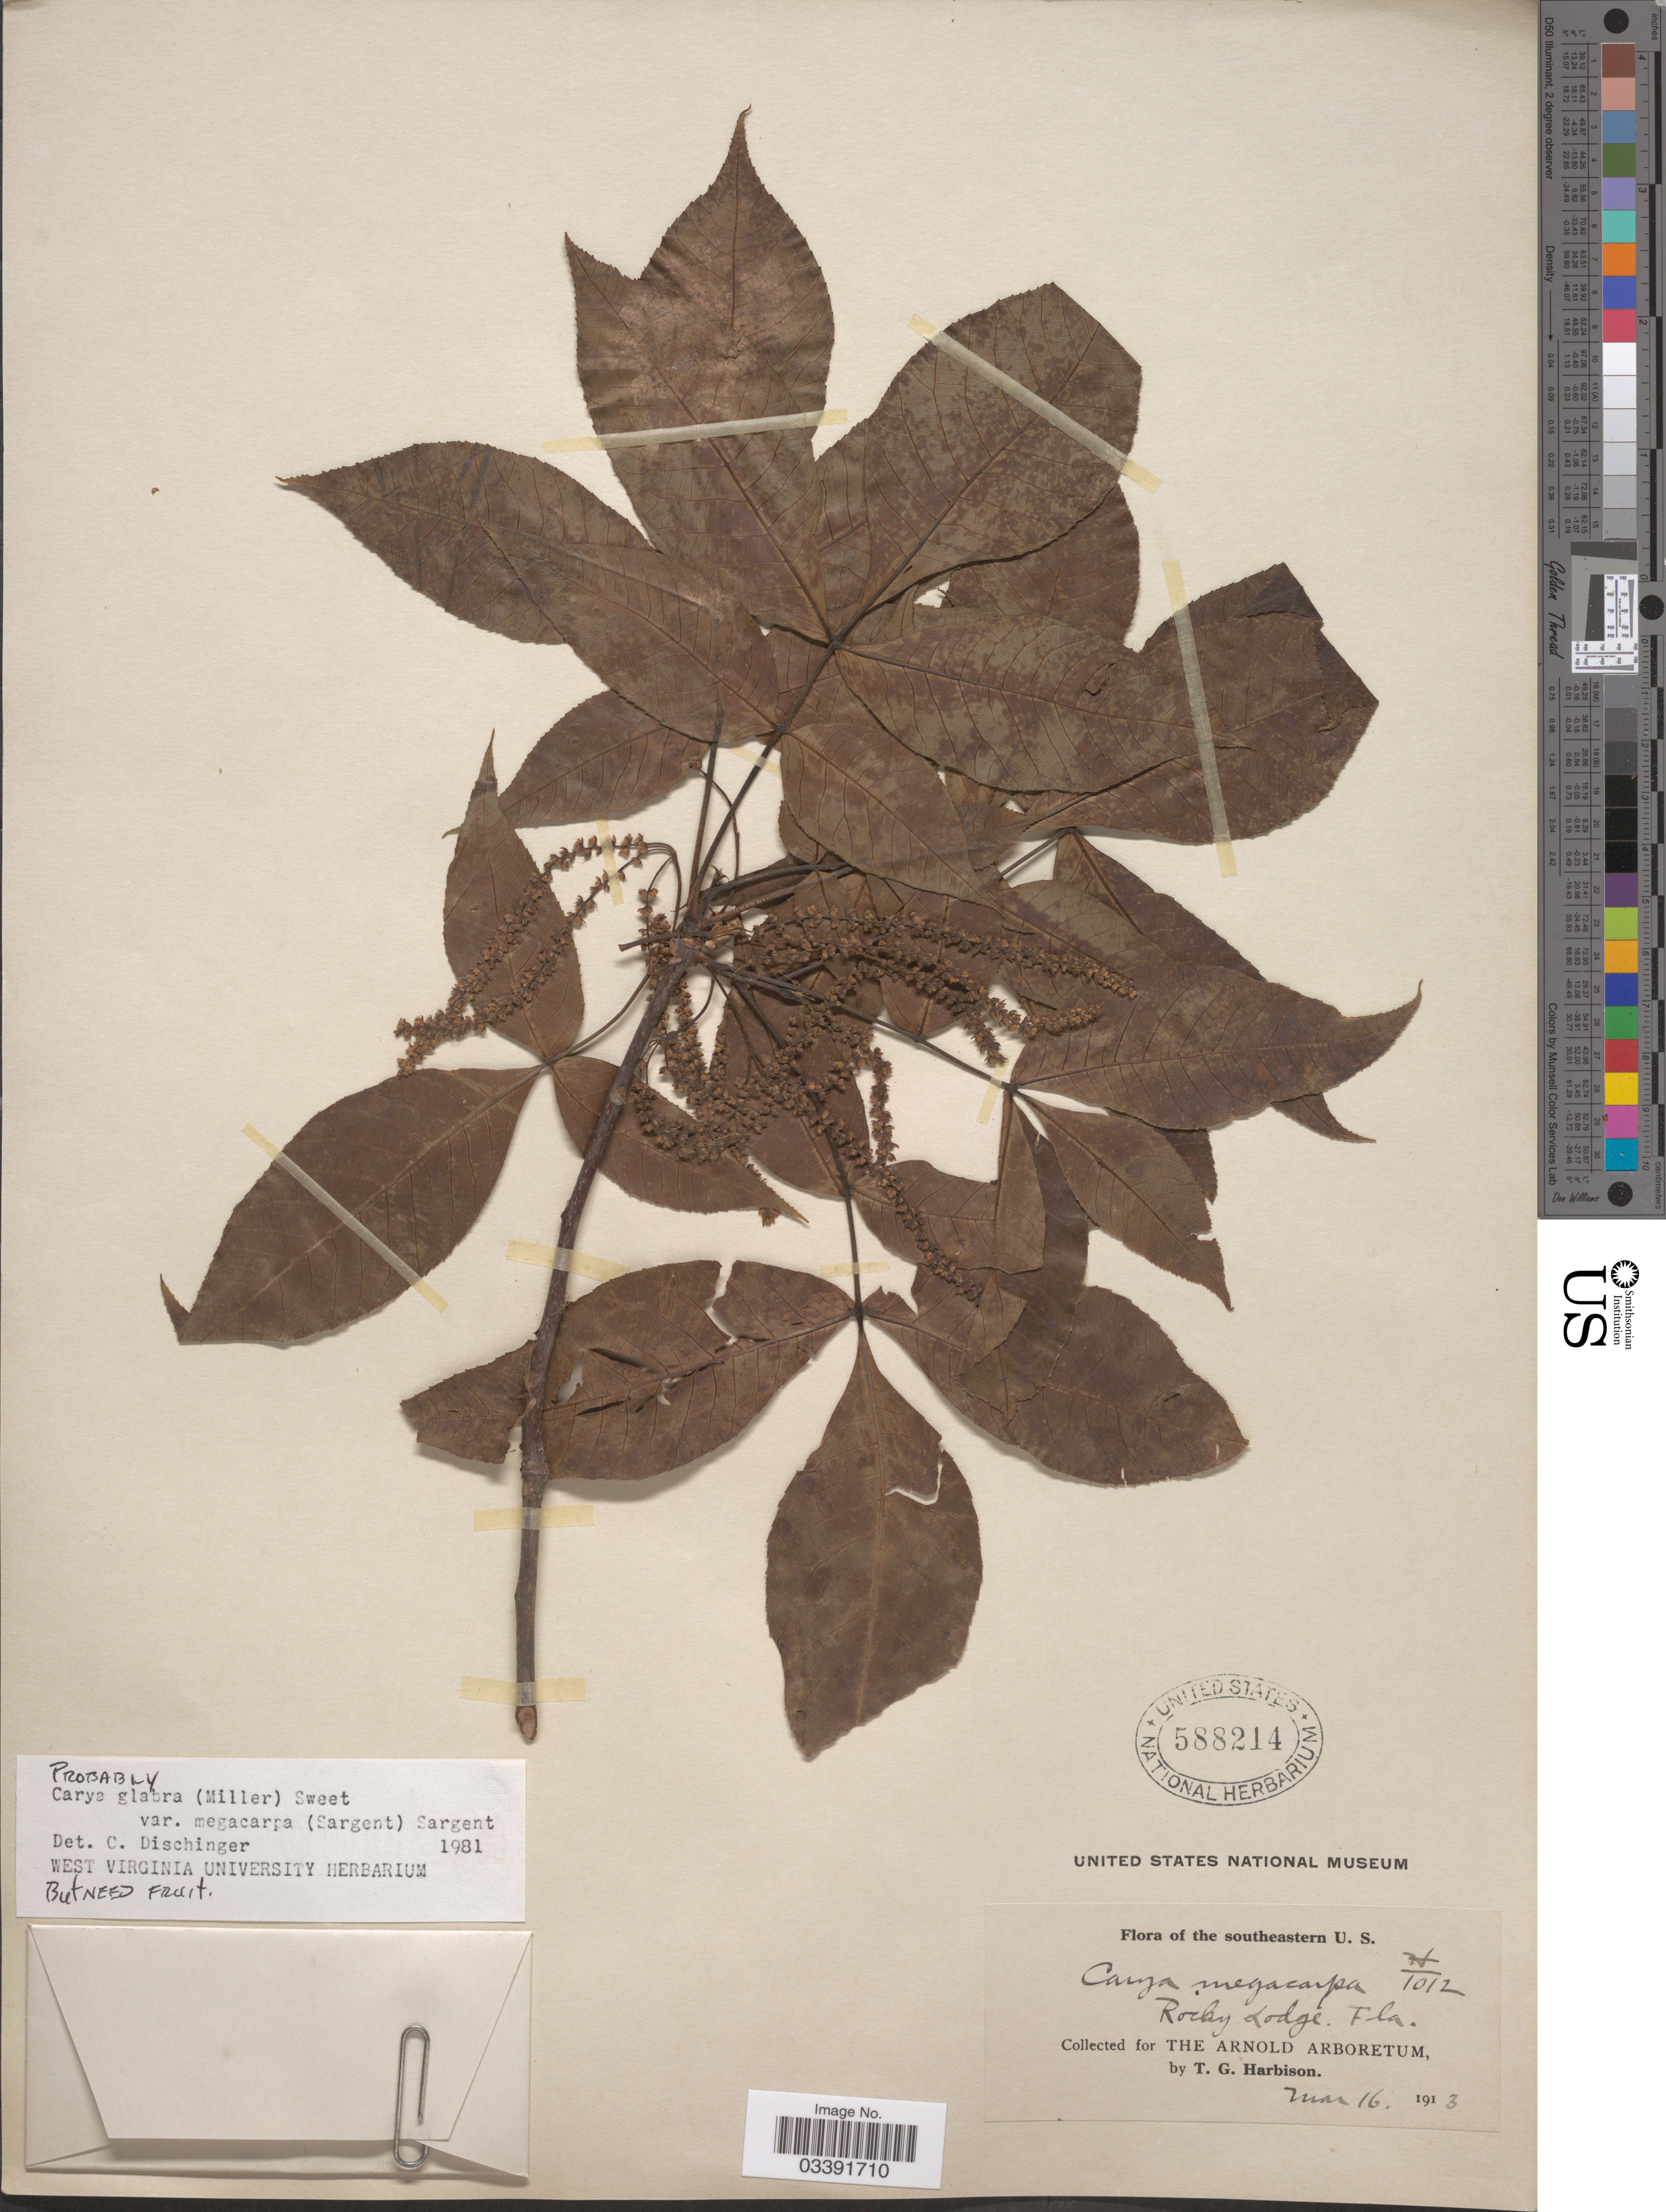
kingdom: Plantae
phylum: Tracheophyta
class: Magnoliopsida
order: Fagales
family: Juglandaceae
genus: Carya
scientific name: Carya glabra var. megacarpa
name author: (Sarg.) Sarg.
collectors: T. Harbison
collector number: H/1012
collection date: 1913-03-16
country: United States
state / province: Florida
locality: Southeastern U. S. Rocky Lodge.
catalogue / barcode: US 588214